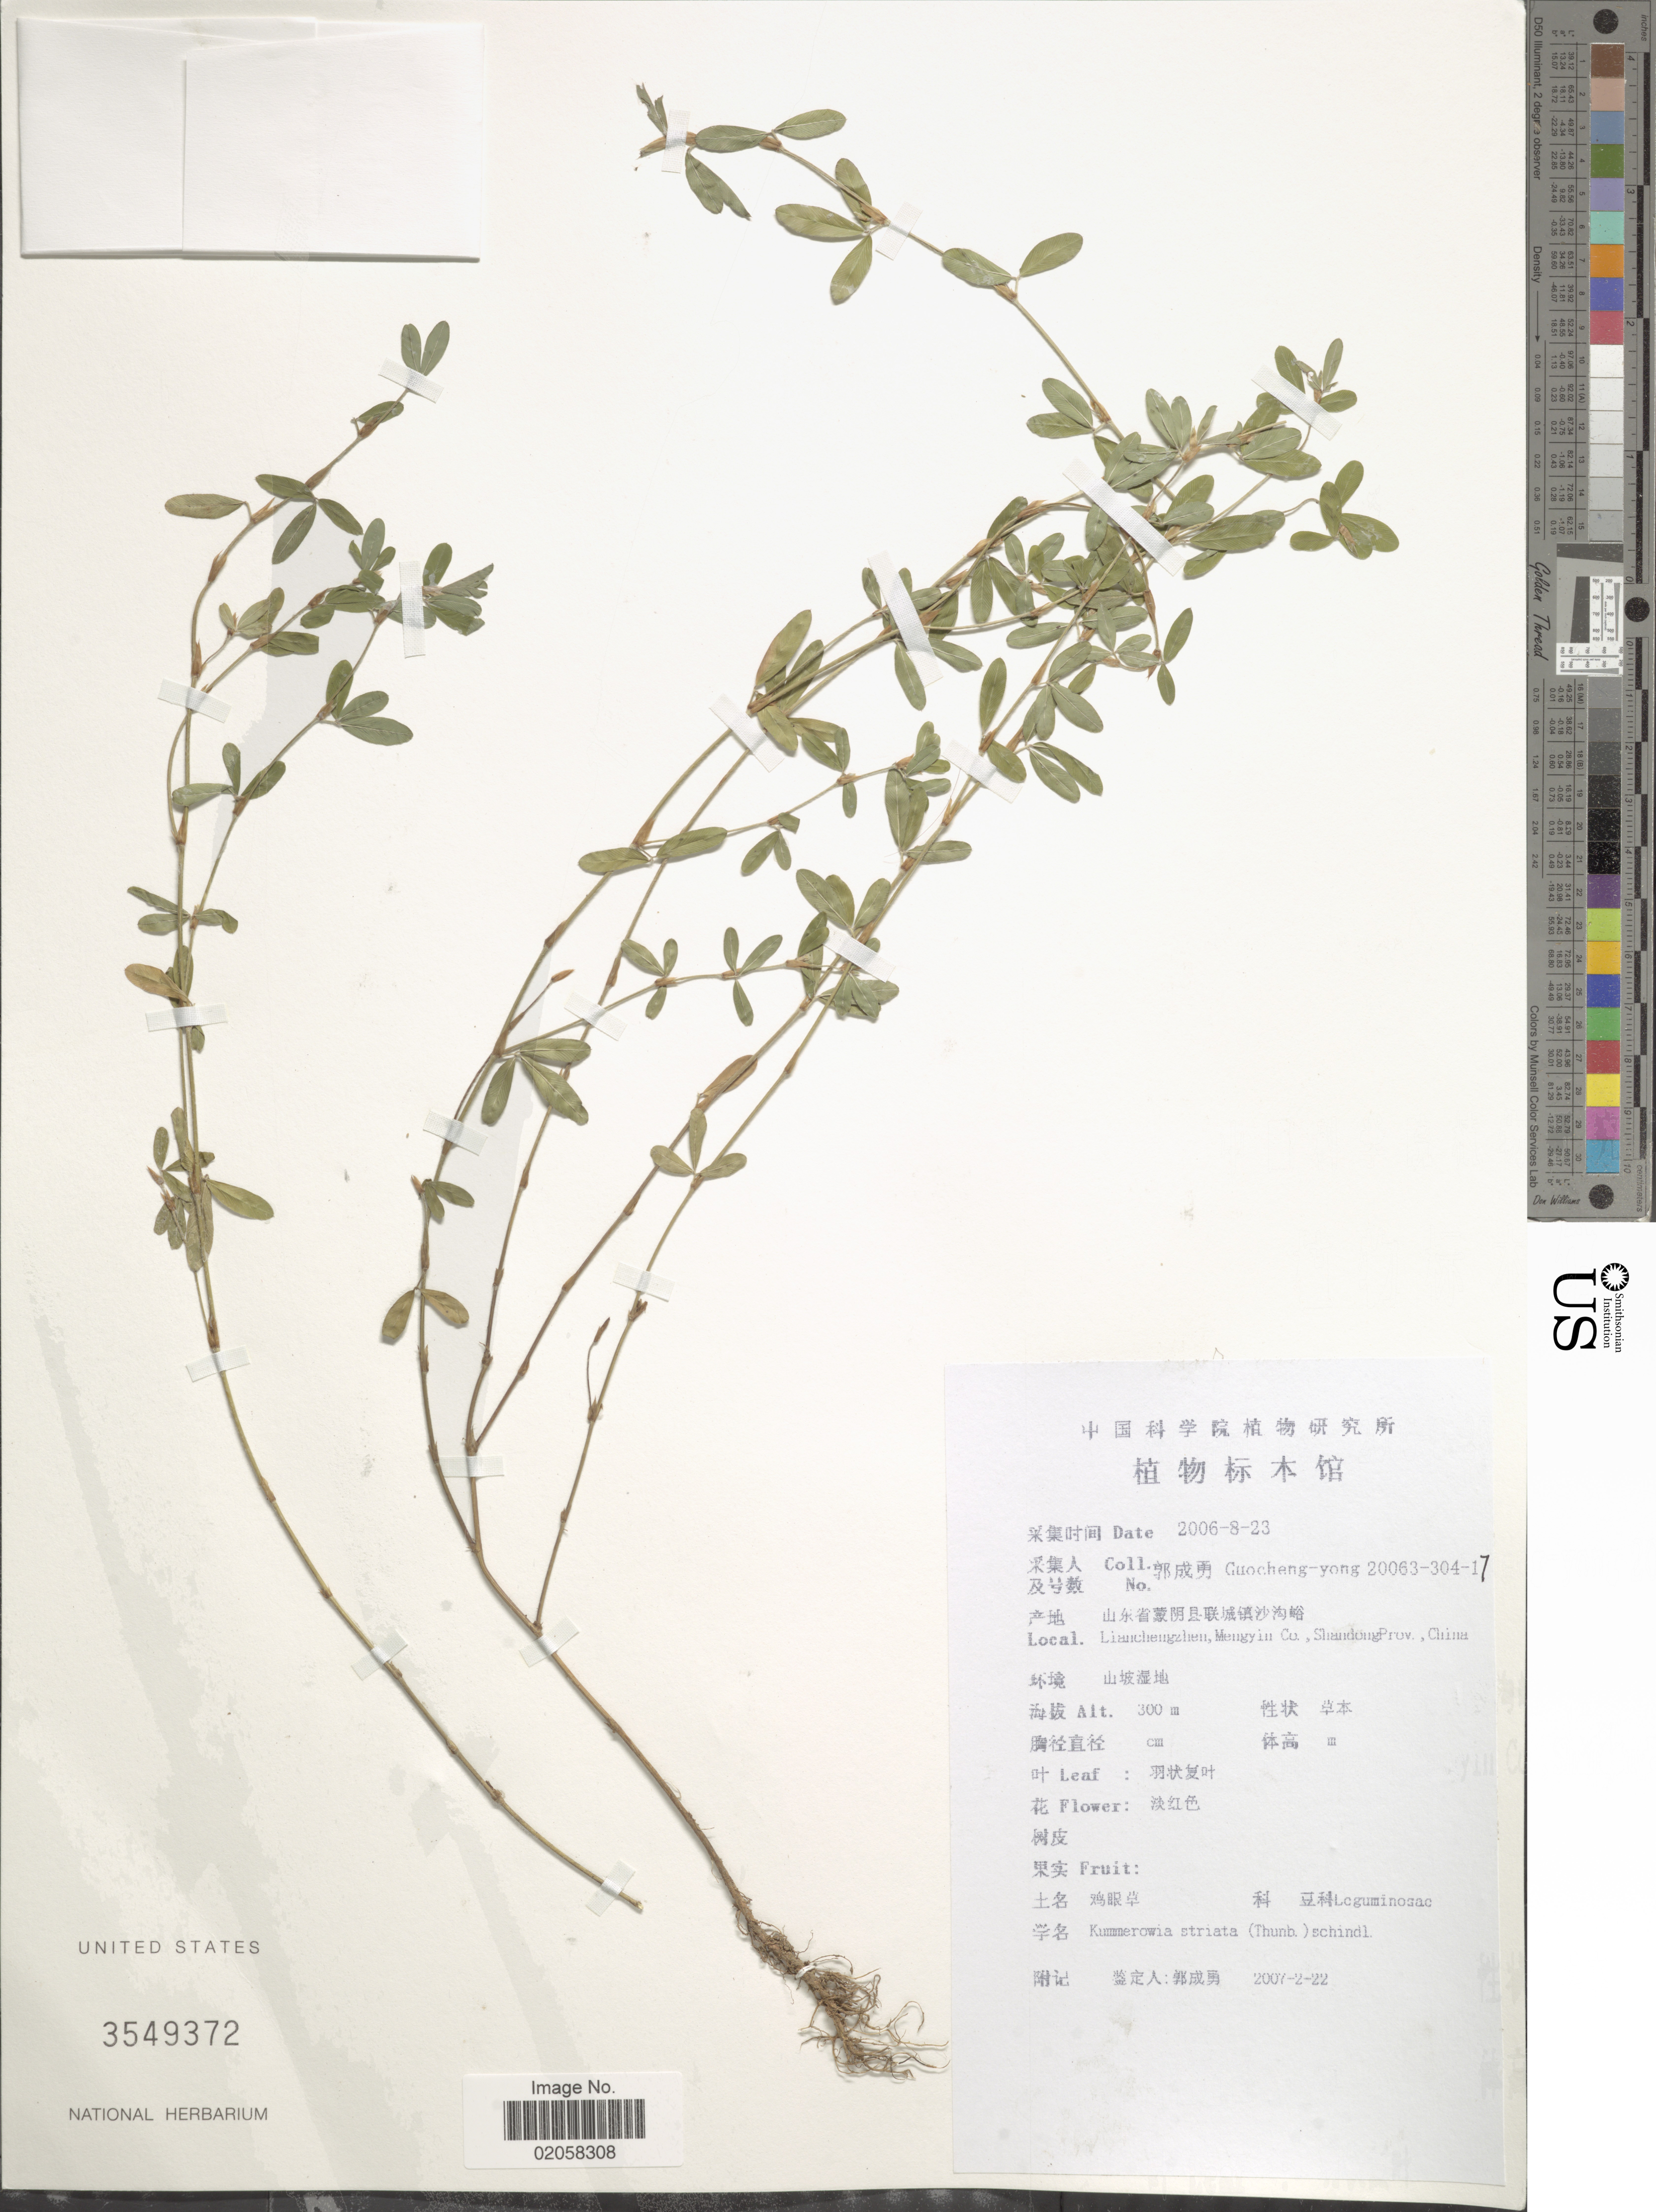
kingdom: Plantae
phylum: Tracheophyta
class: Magnoliopsida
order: Fabales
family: Fabaceae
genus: Kummerowia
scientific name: Kummerowia striata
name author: (Thunb.) Schindl.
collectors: Guo cheng-yong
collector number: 20063-304-17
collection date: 2006-08-23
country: China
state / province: Shandong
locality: Lianchengzhen, Mengyiu Co.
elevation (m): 300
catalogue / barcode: US 3549372